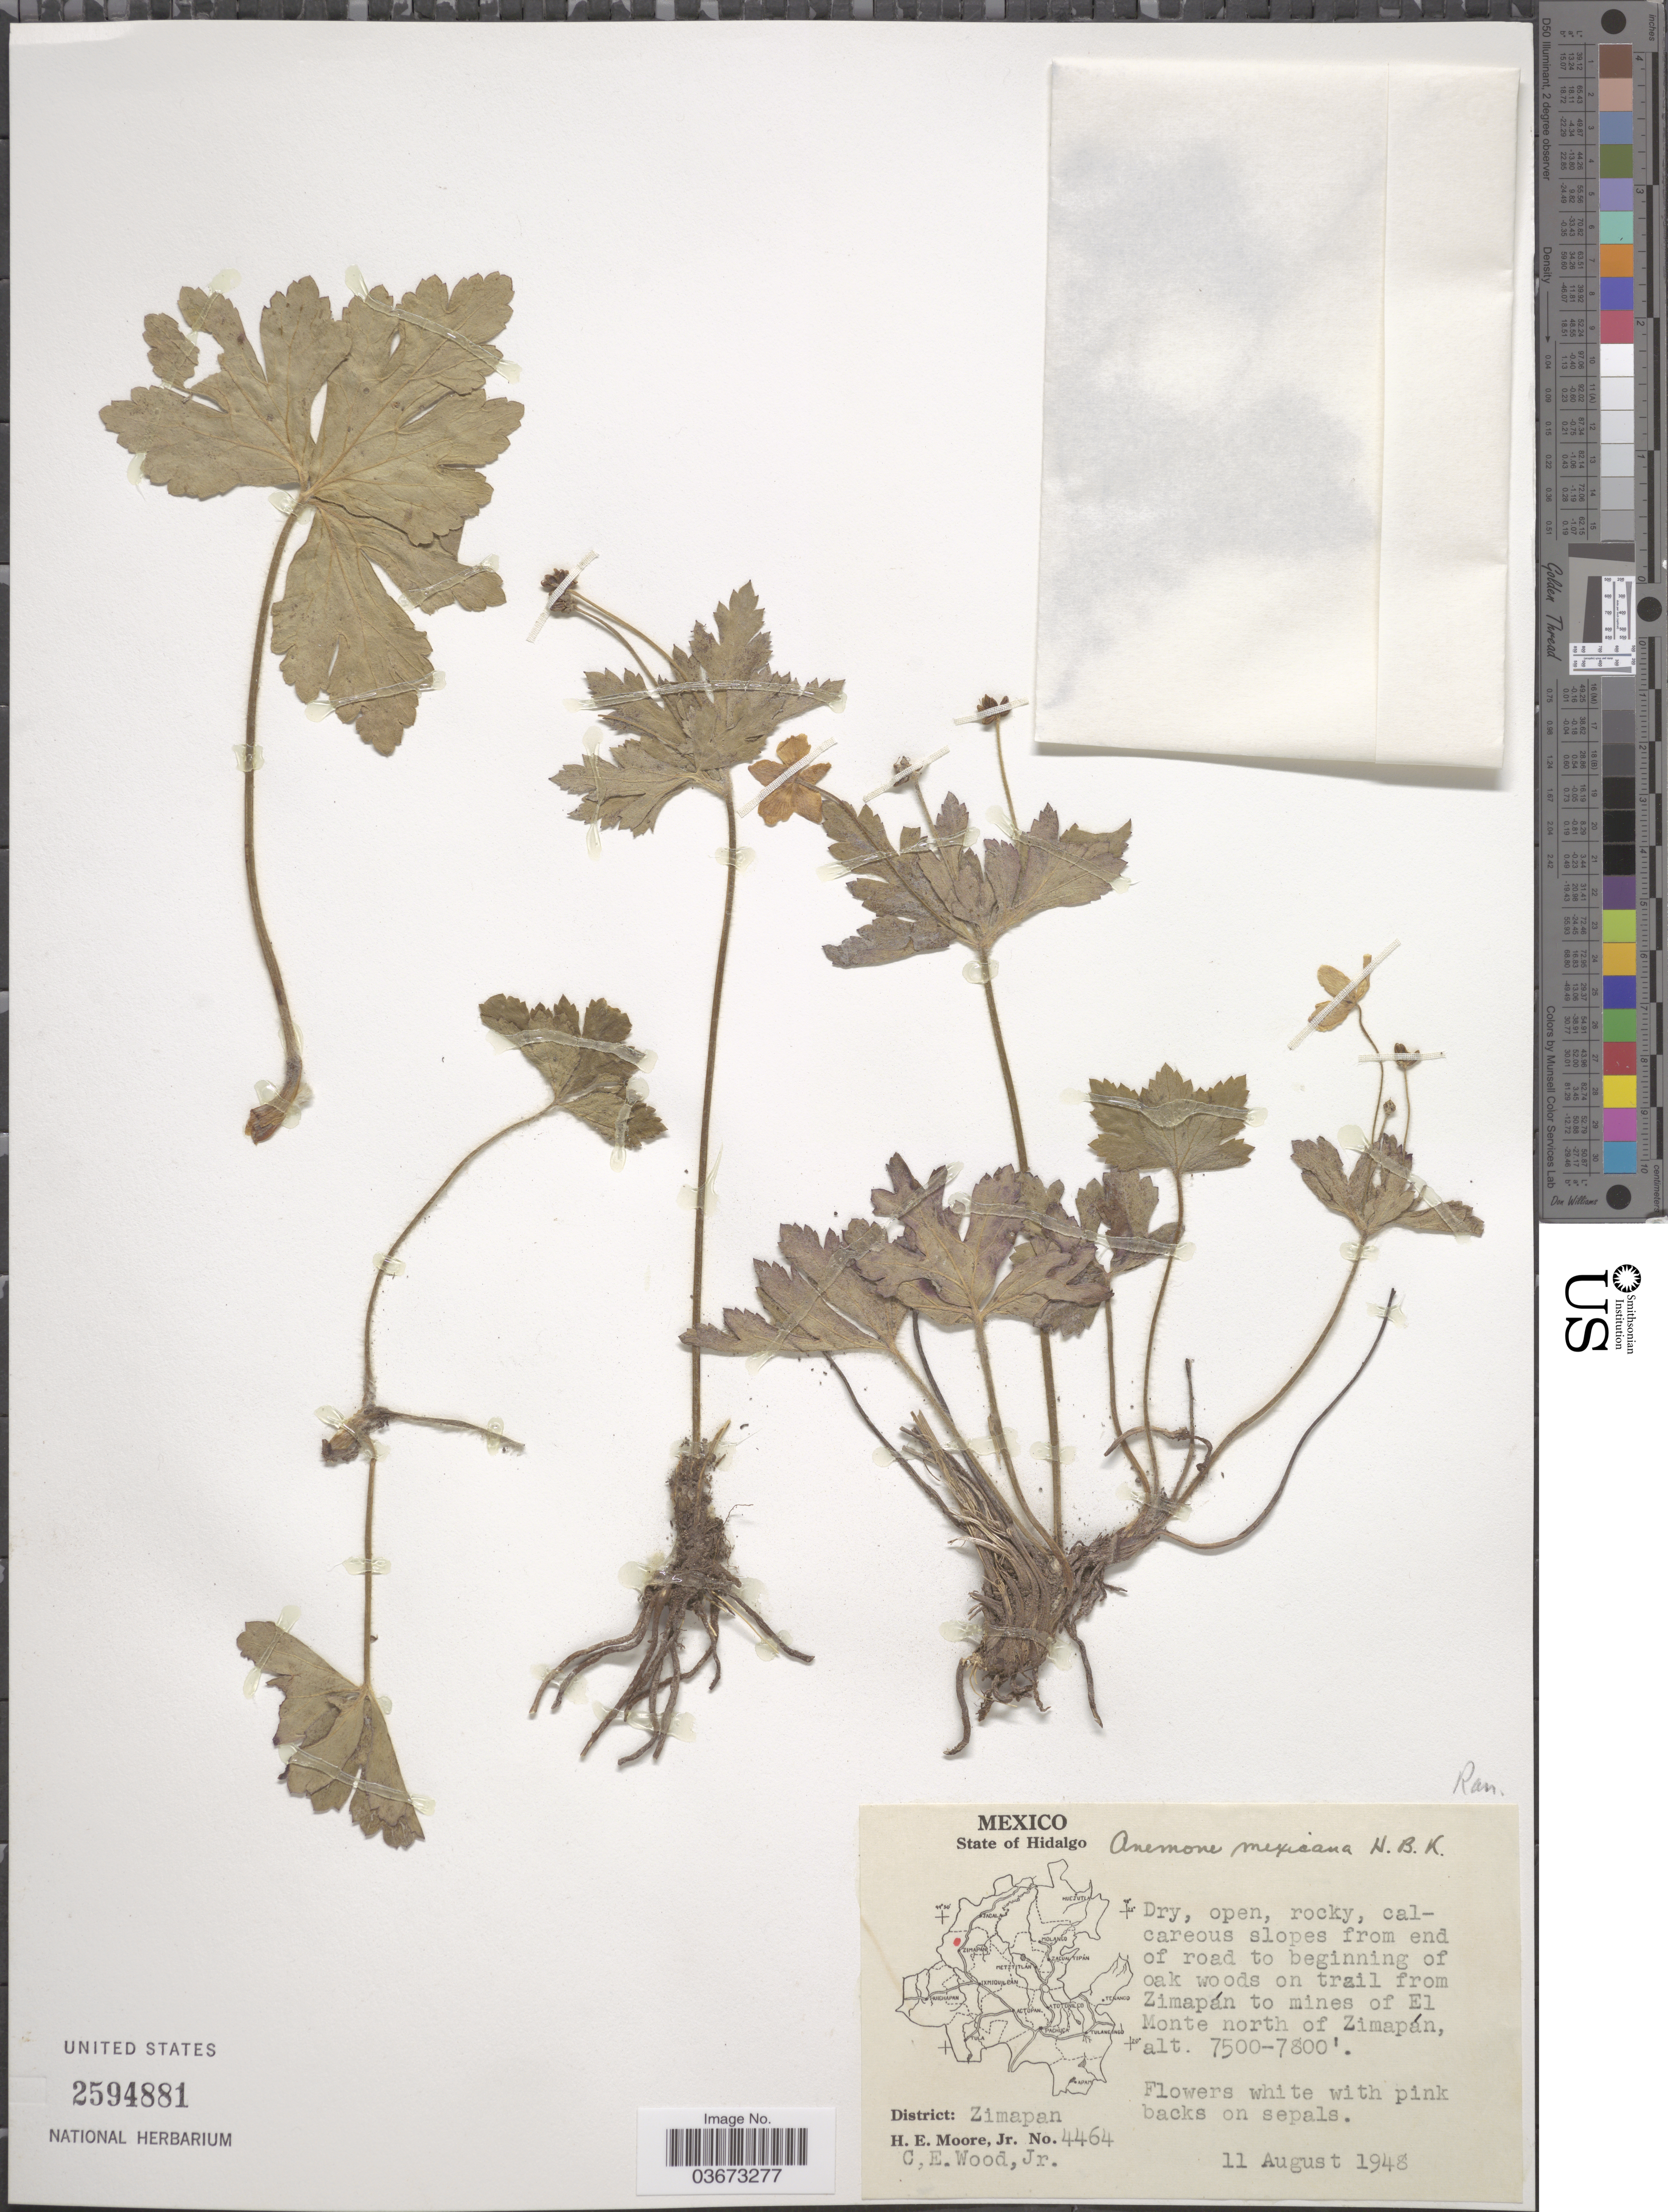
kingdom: Plantae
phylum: Tracheophyta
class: Magnoliopsida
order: Ranunculales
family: Ranunculaceae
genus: Anemone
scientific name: Anemone mexicana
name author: Kunth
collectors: H. Moore & C. Wood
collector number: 4464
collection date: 1948-08-11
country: Mexico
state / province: Hidalgo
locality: On trail from Zimapán to mines of El Monte north of Zimapán. District: Zimapan.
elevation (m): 2286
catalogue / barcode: US 2594881